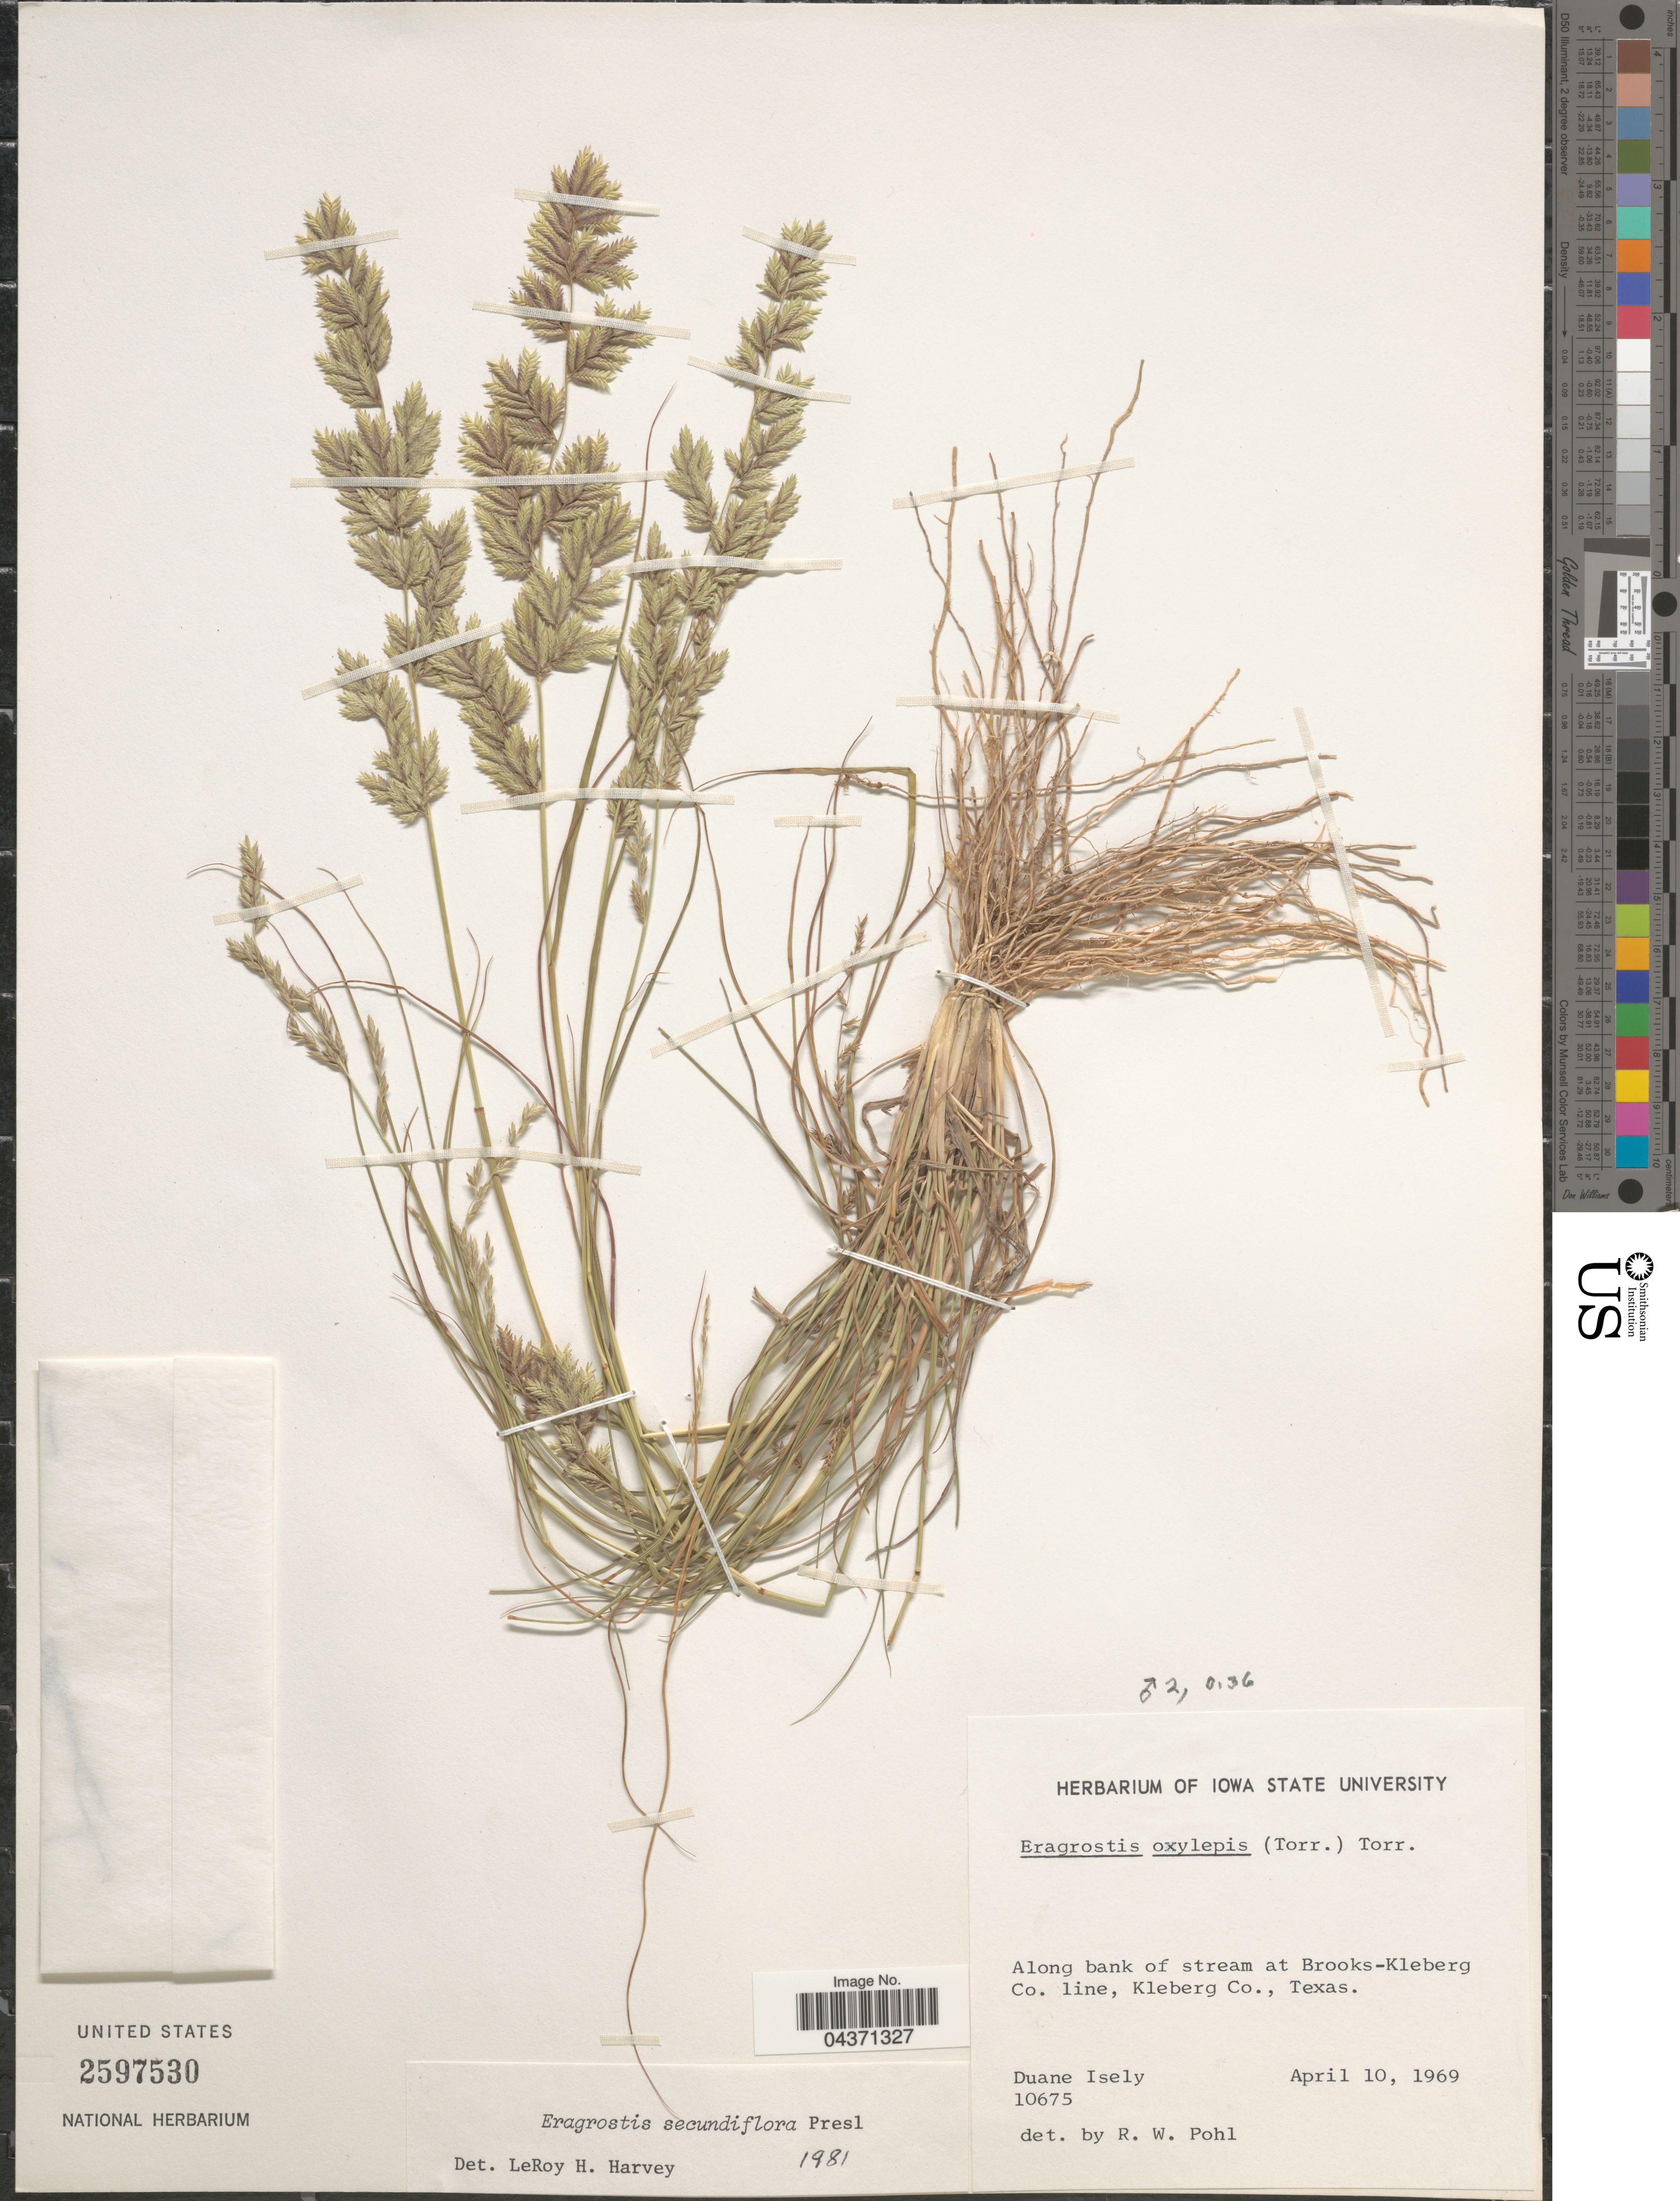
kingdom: Plantae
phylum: Tracheophyta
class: Liliopsida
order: Poales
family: Poaceae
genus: Eragrostis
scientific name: Eragrostis secundiflora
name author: J. Presl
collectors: D. Isely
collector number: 10675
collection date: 1969-04-10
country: United States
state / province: Texas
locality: Along bank of stream at Brooks-Kleberg Co. line, Kleberg Co.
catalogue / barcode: US 2597530